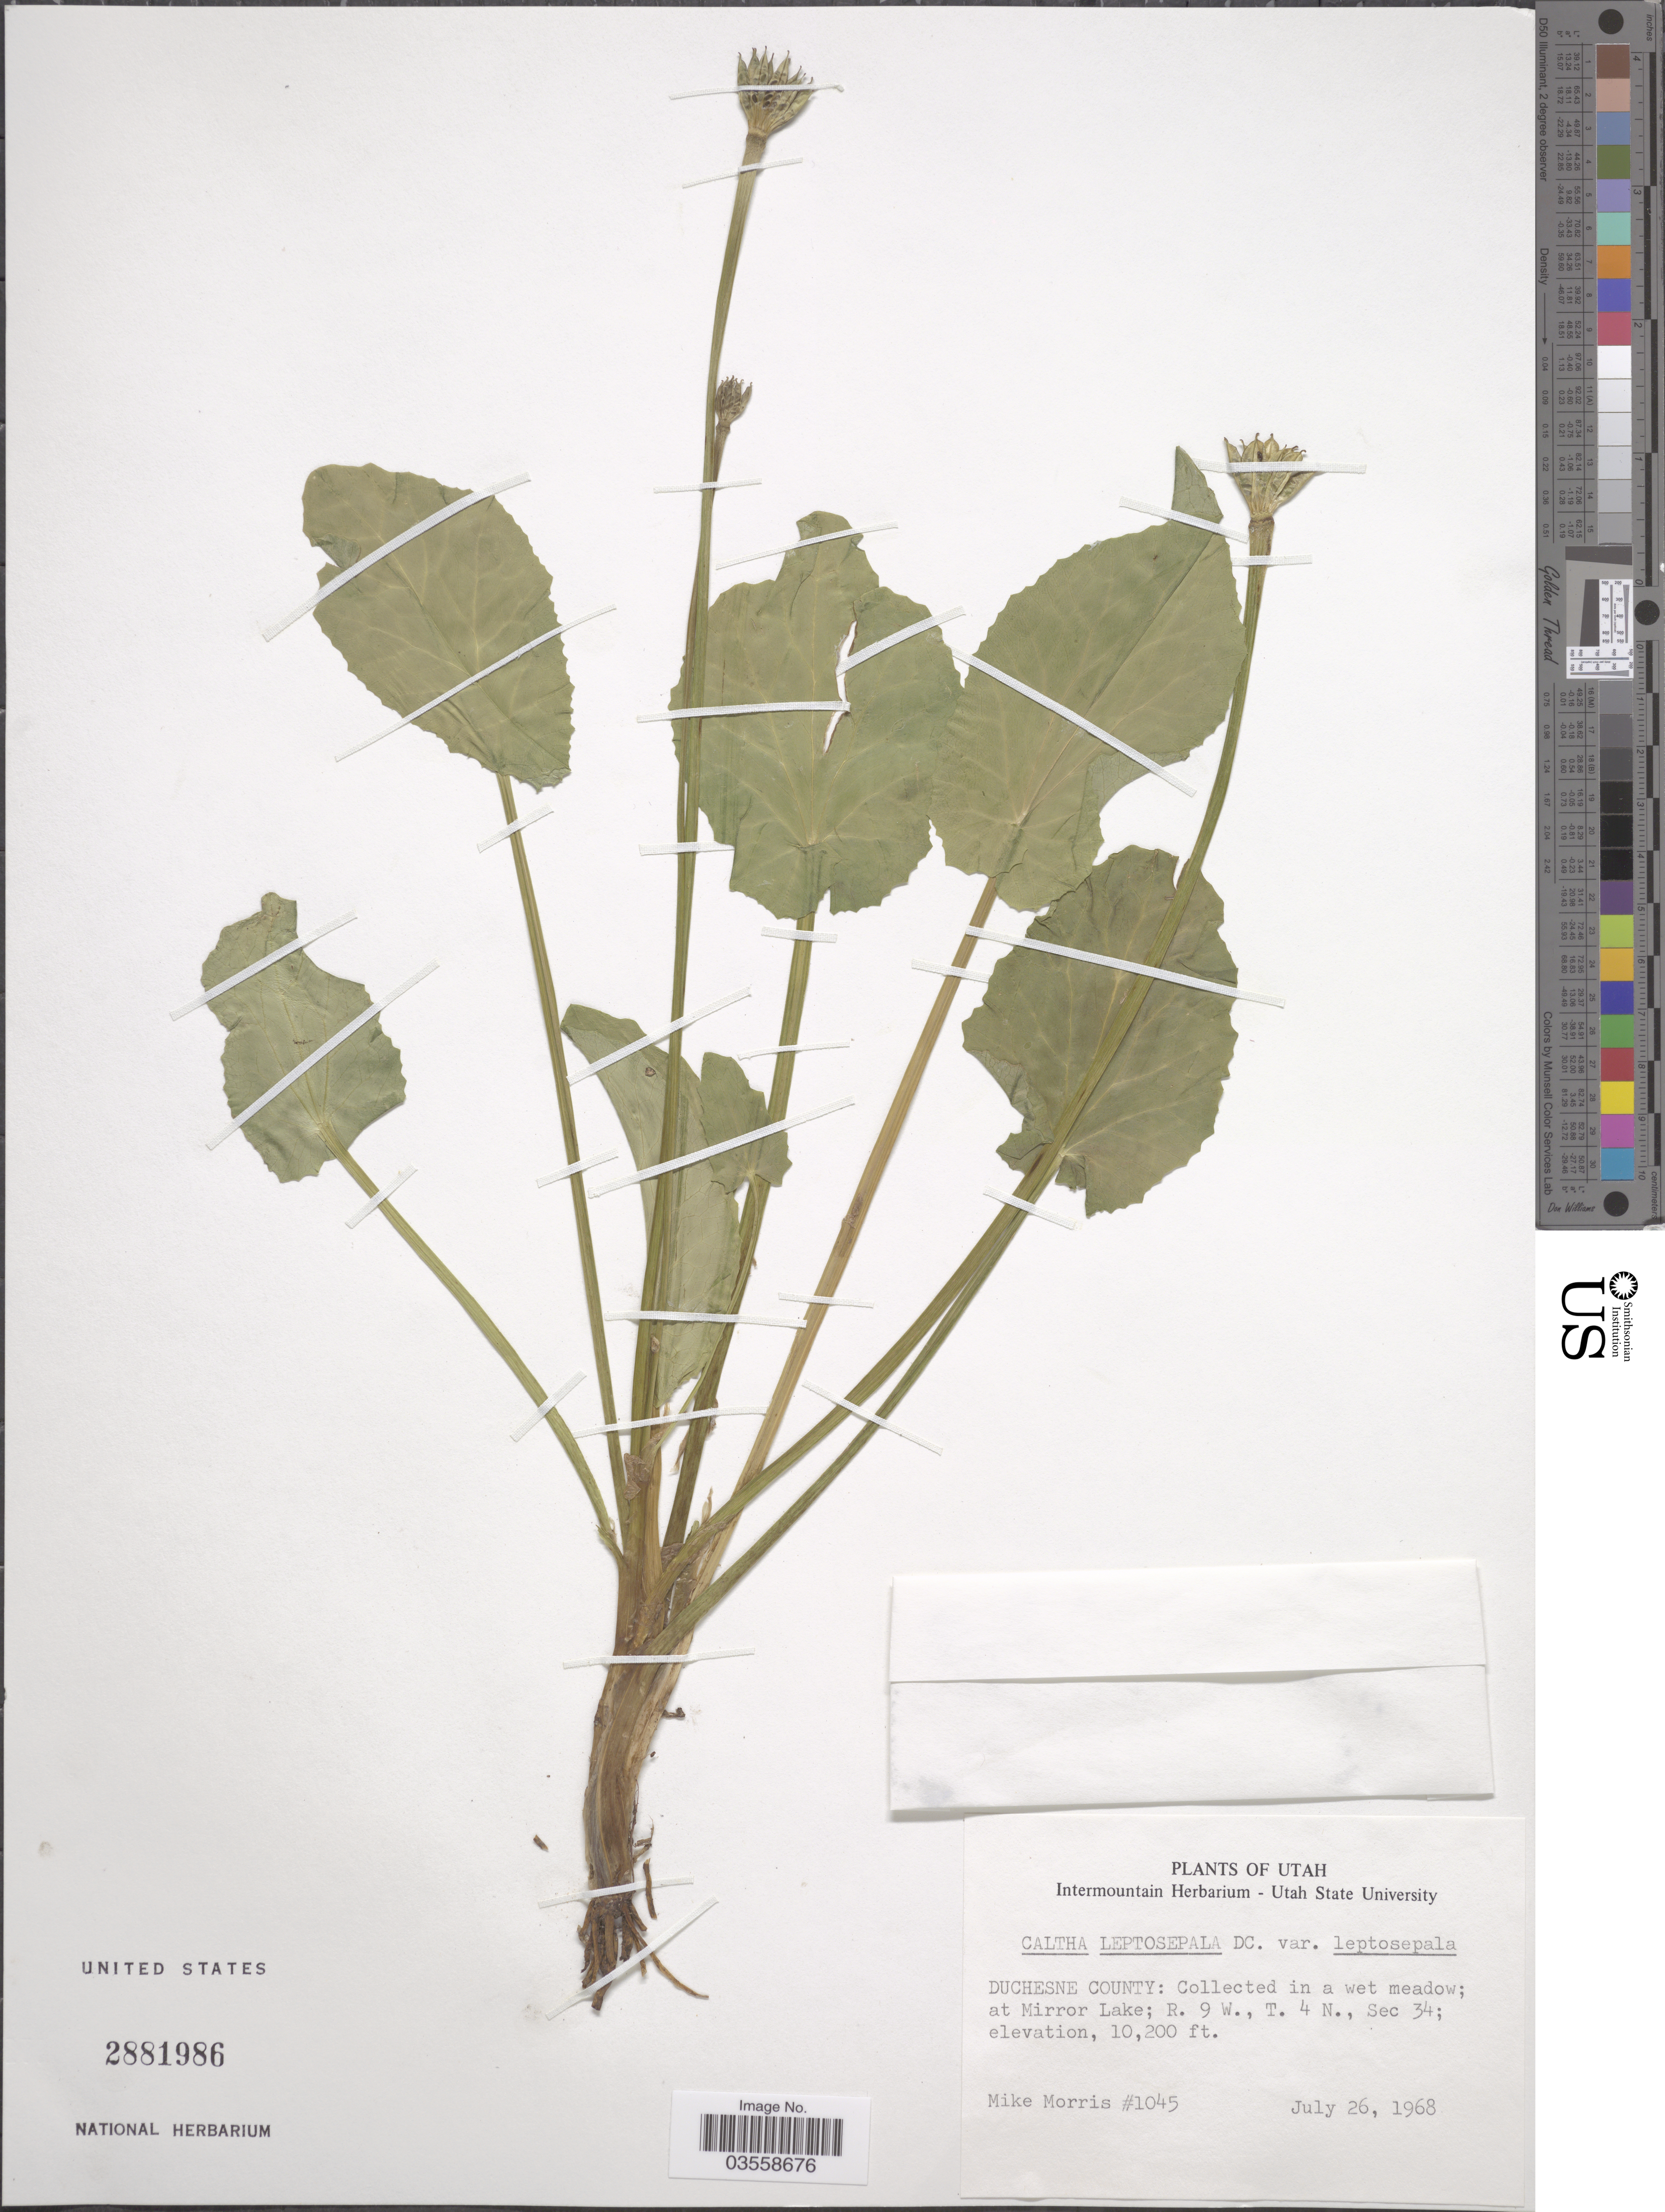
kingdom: Plantae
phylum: Tracheophyta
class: Magnoliopsida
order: Ranunculales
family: Ranunculaceae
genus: Caltha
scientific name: Caltha leptosepala subsp. leptosepala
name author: DC.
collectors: M. E. Morris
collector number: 1045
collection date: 1968-07-26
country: United States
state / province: Utah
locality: Duchesne County. At Mirror Lake; R. 9 W., T. 4 N., Sec. 34.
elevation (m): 3109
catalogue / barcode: US 2881986